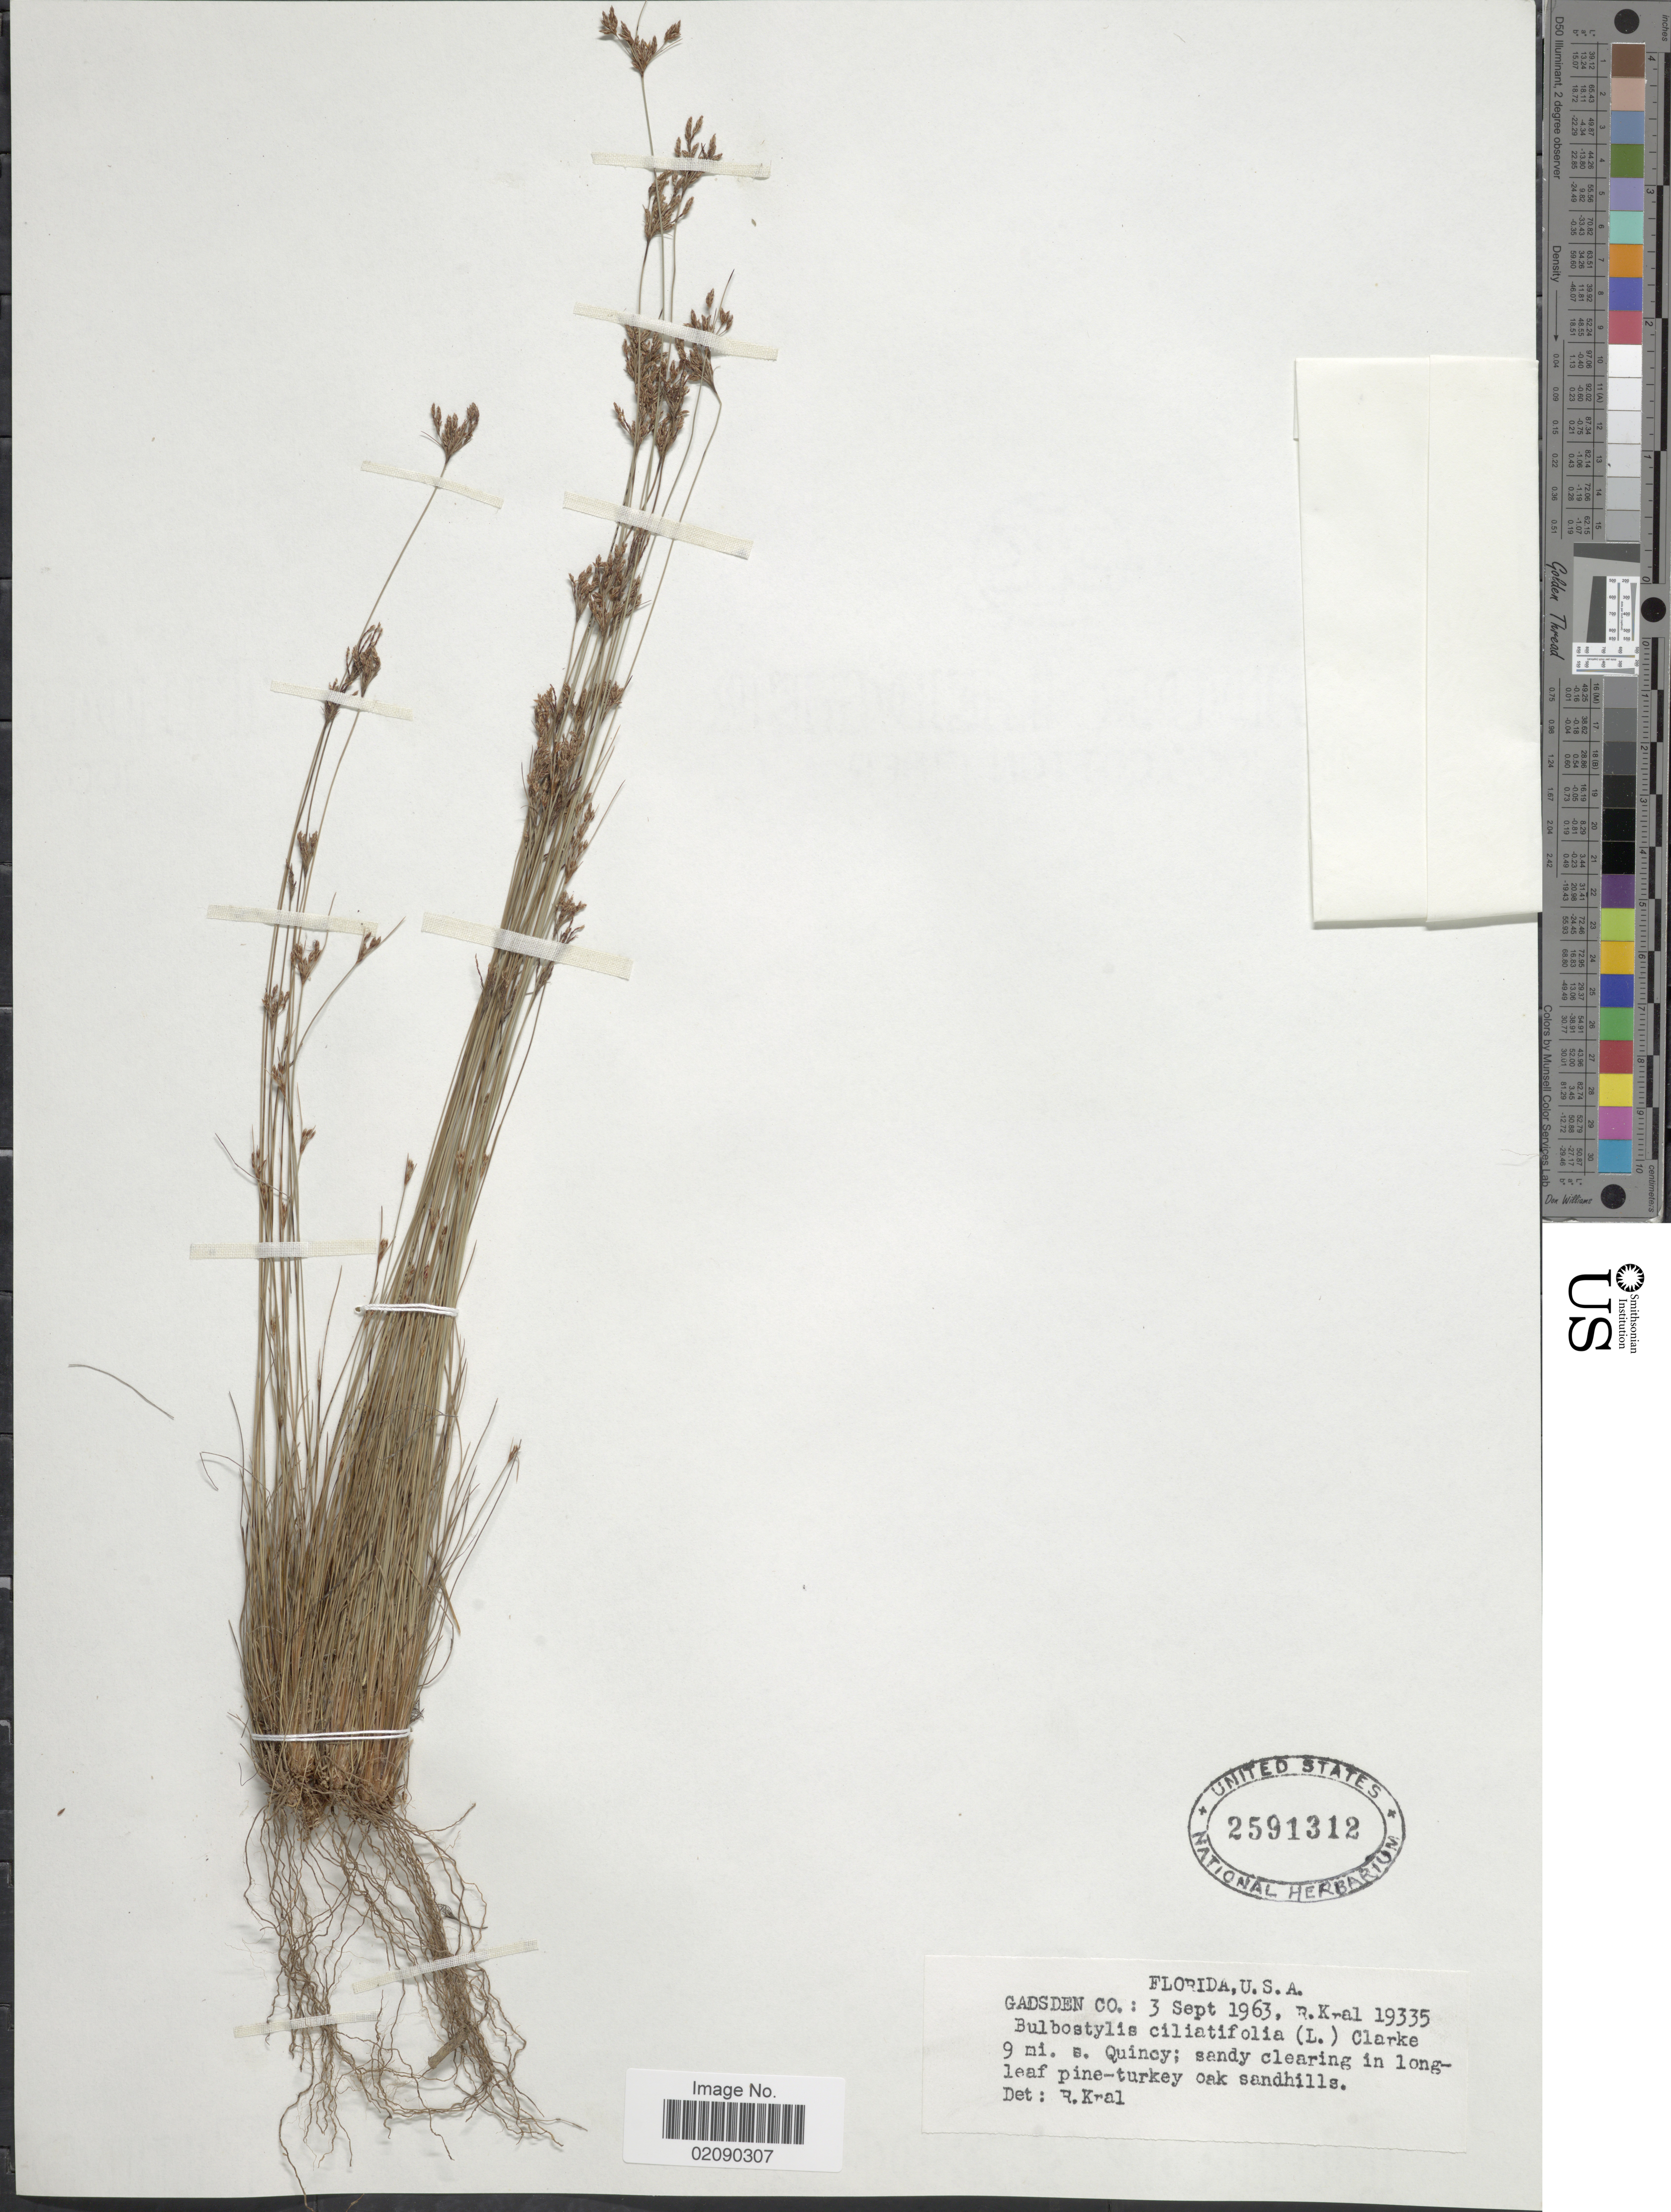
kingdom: Plantae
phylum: Tracheophyta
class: Liliopsida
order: Poales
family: Cyperaceae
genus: Bulbostylis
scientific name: Bulbostylis ciliatifolia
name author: (Elliott) Fernald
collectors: R. Kral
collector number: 19335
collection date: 1963-09-03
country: United States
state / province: Florida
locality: Gadsden Co.: 9 mi. s. Quincy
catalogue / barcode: US 2591312